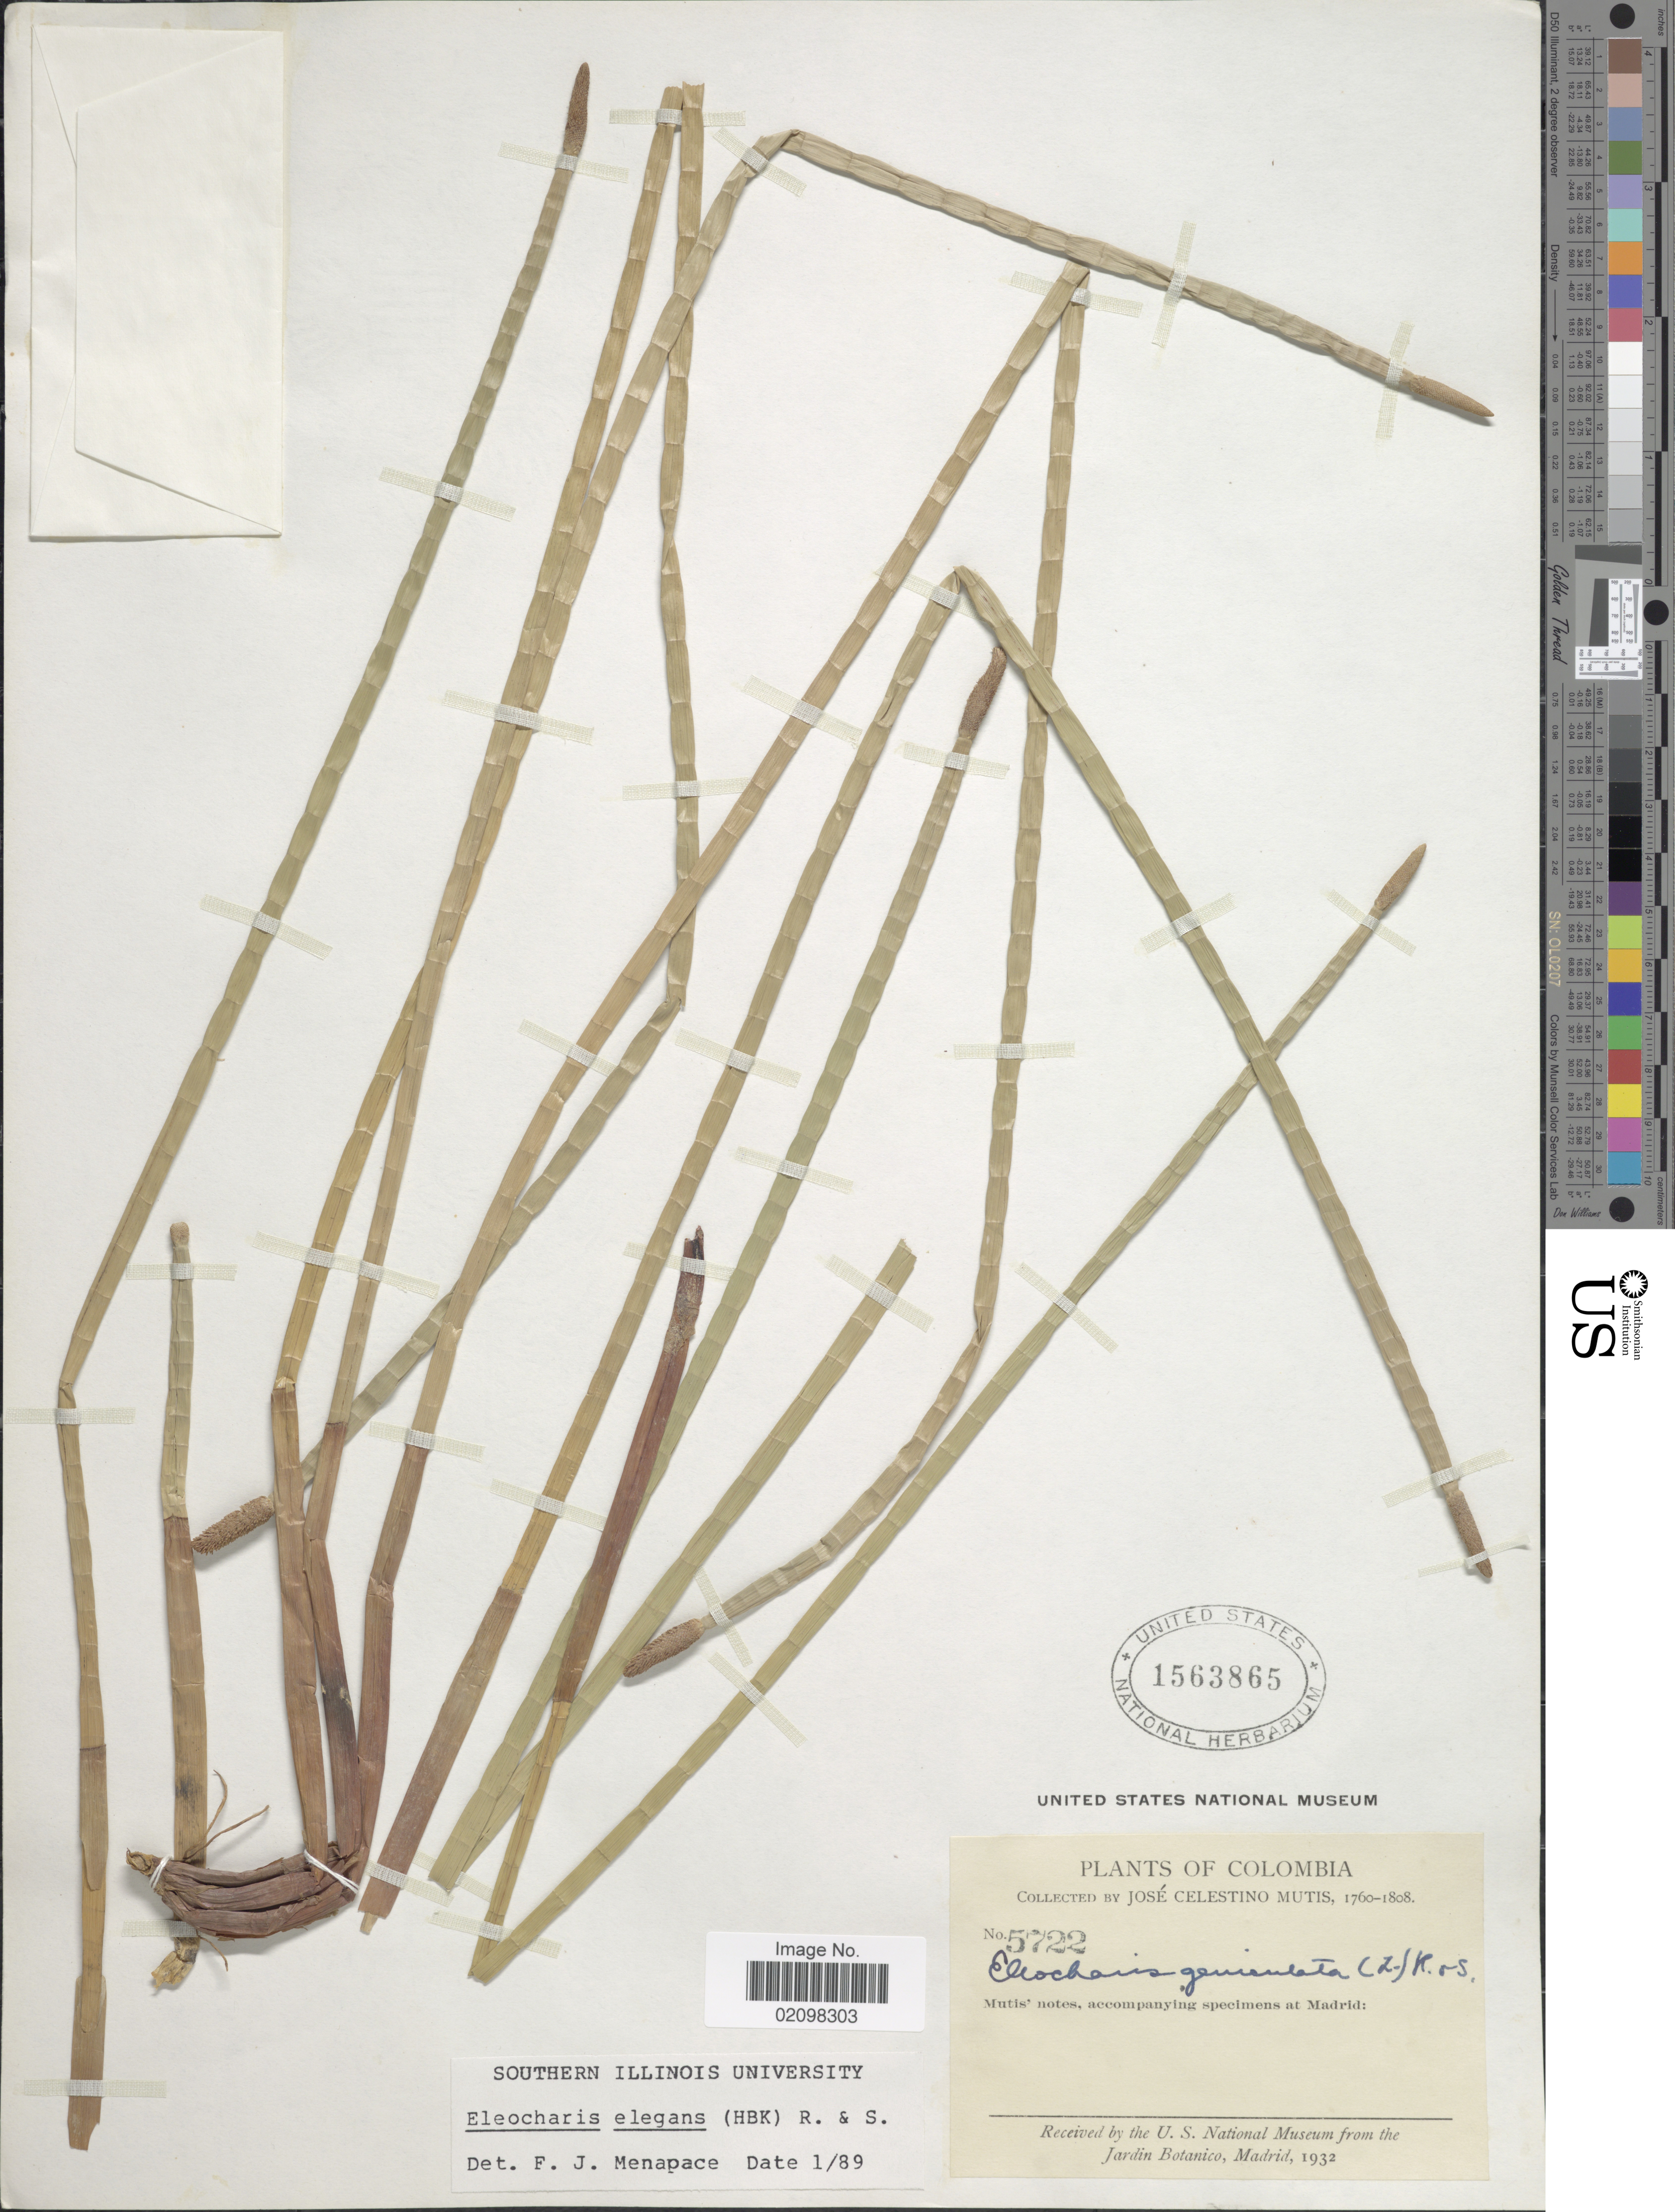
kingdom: Plantae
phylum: Tracheophyta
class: Liliopsida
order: Poales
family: Cyperaceae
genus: Eleocharis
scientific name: Eleocharis elegans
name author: (Kunth) Roem. & Schult.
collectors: J. C. B. Mutis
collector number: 5722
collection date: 1760/1808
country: Colombia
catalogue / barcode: US 1563865